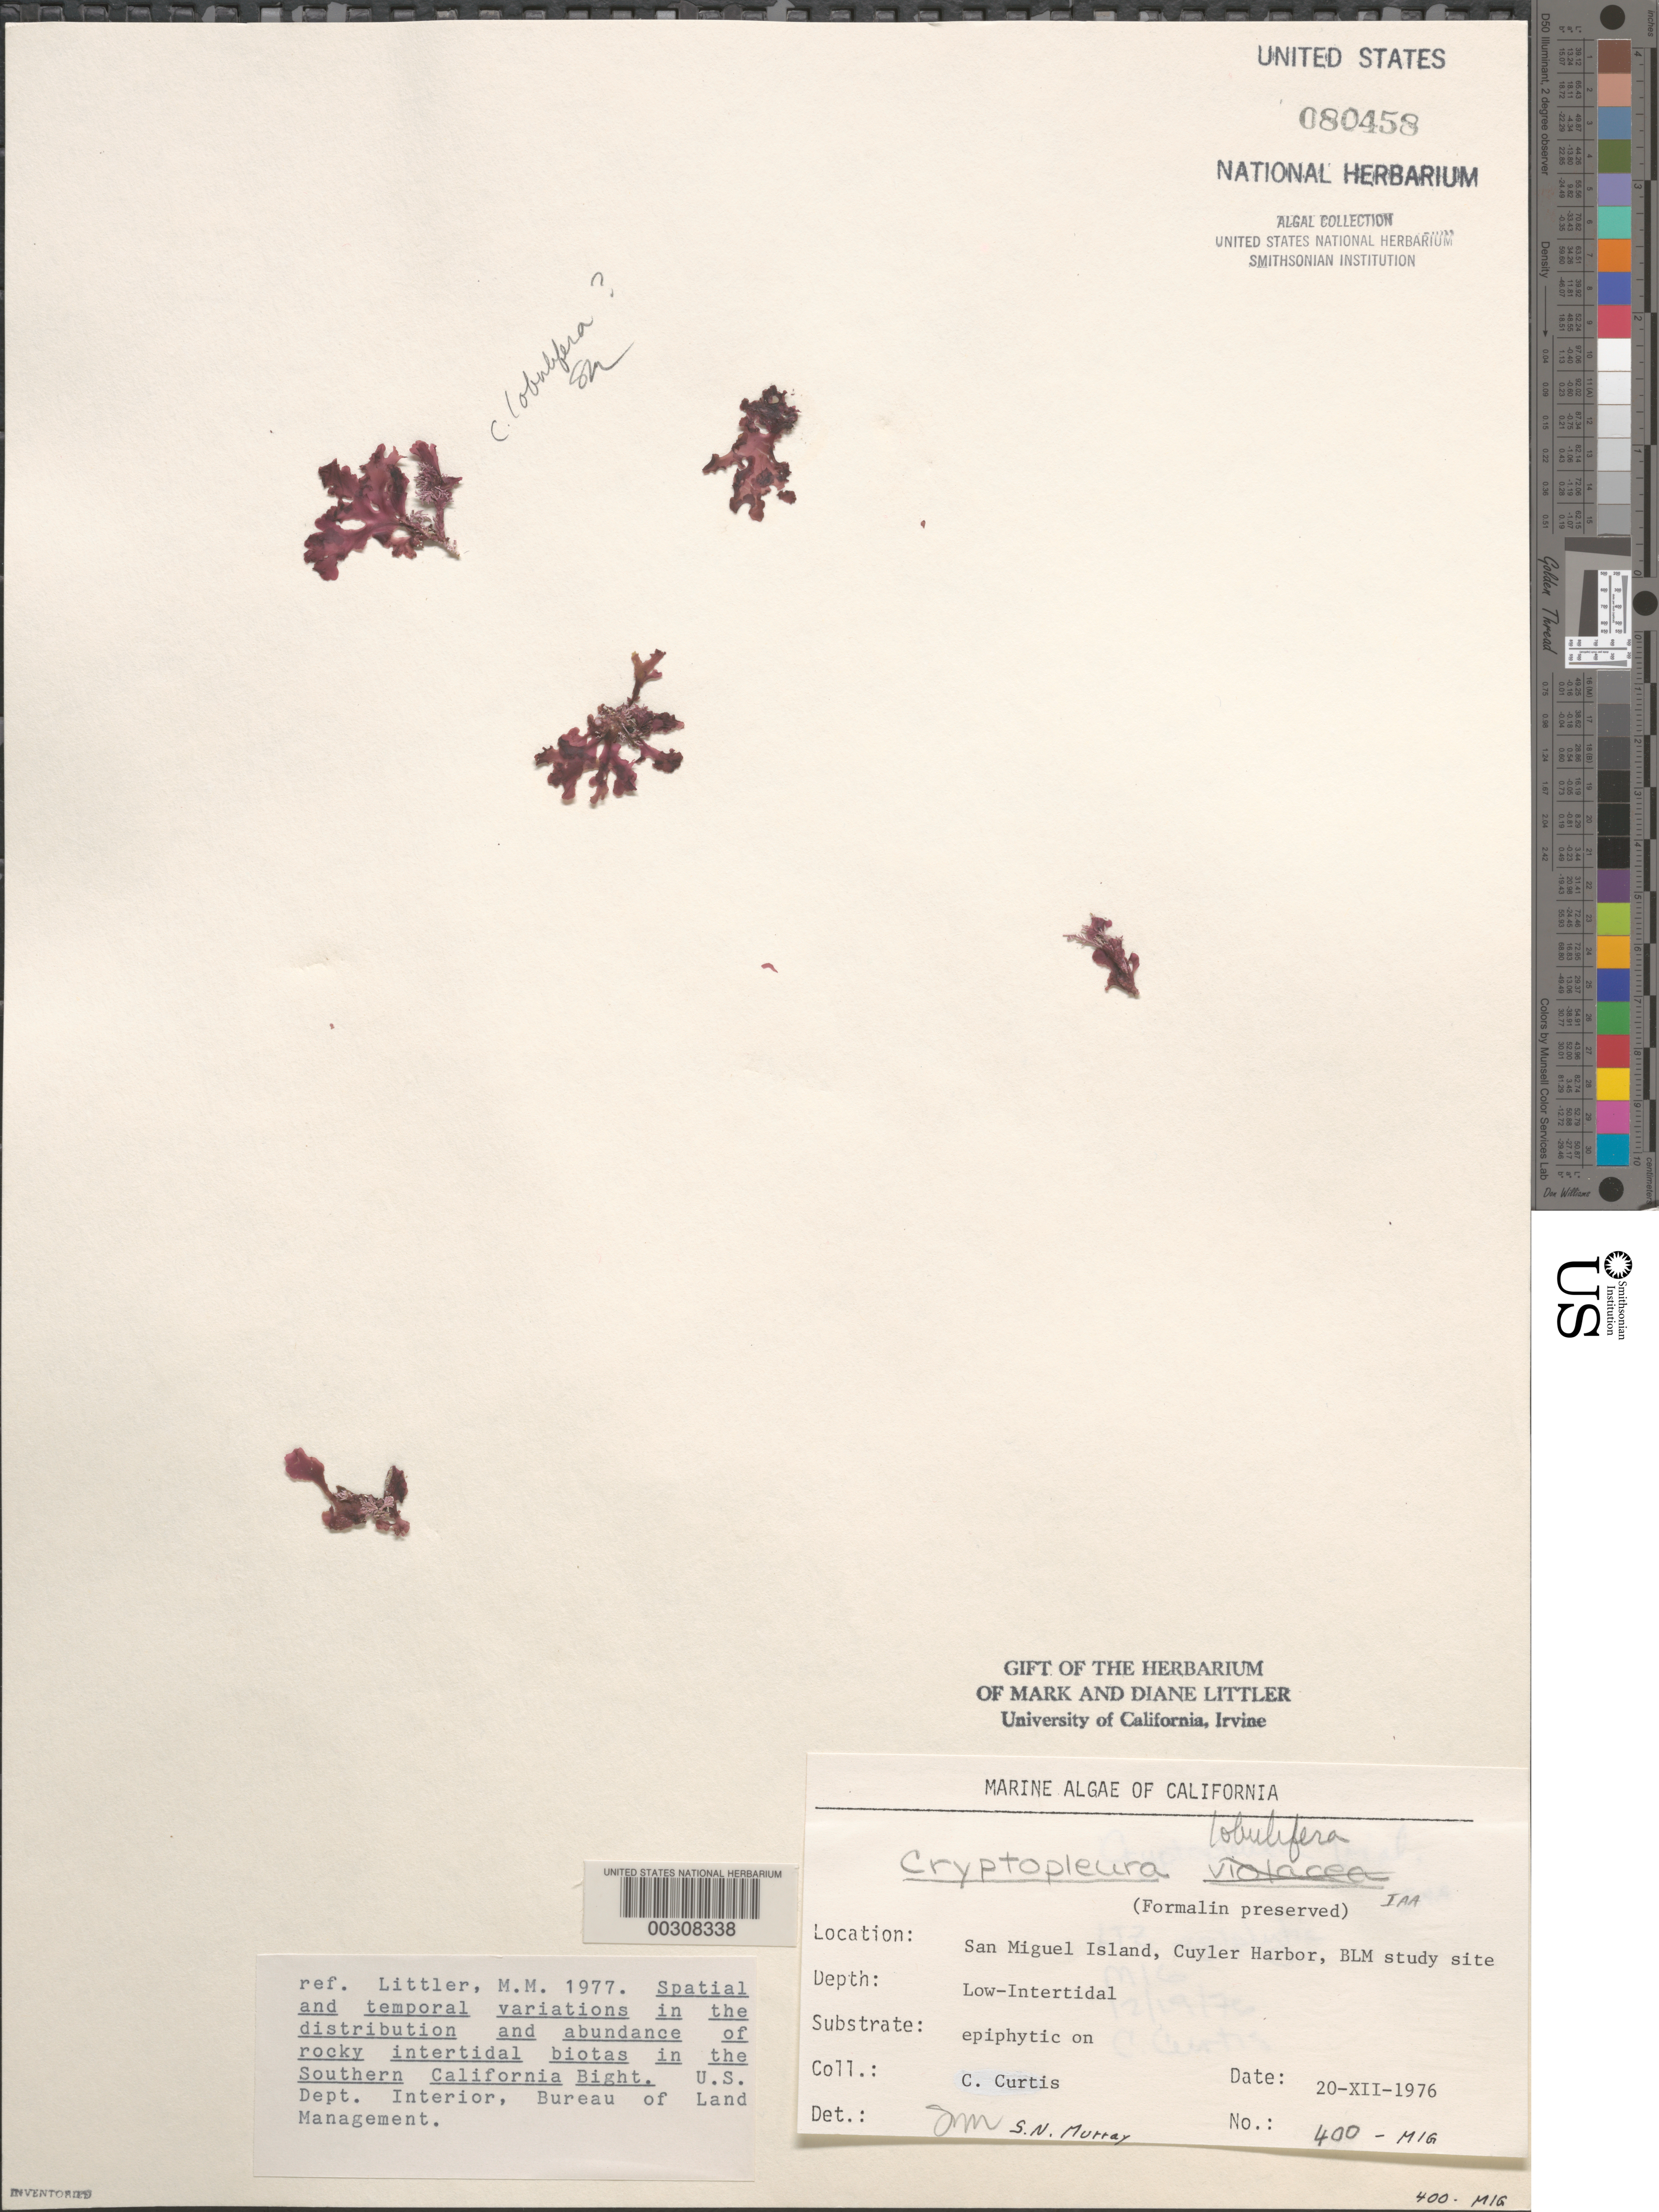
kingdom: Plantae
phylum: Rhodophyta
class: Florideophyceae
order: Ceramiales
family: Delesseriaceae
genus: Cryptopleura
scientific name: Cryptopleura lobulifera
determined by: Murray, S. N.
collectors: C. Curtis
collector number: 400-MIG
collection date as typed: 20 Dec 1976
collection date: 1976-12-20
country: United States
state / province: California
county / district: Santa Barbara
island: San Miguel Island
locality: Cuyler Harbor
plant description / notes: BLM-SOCALBIGHT Rocky Intertidal Survey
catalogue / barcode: US 80458